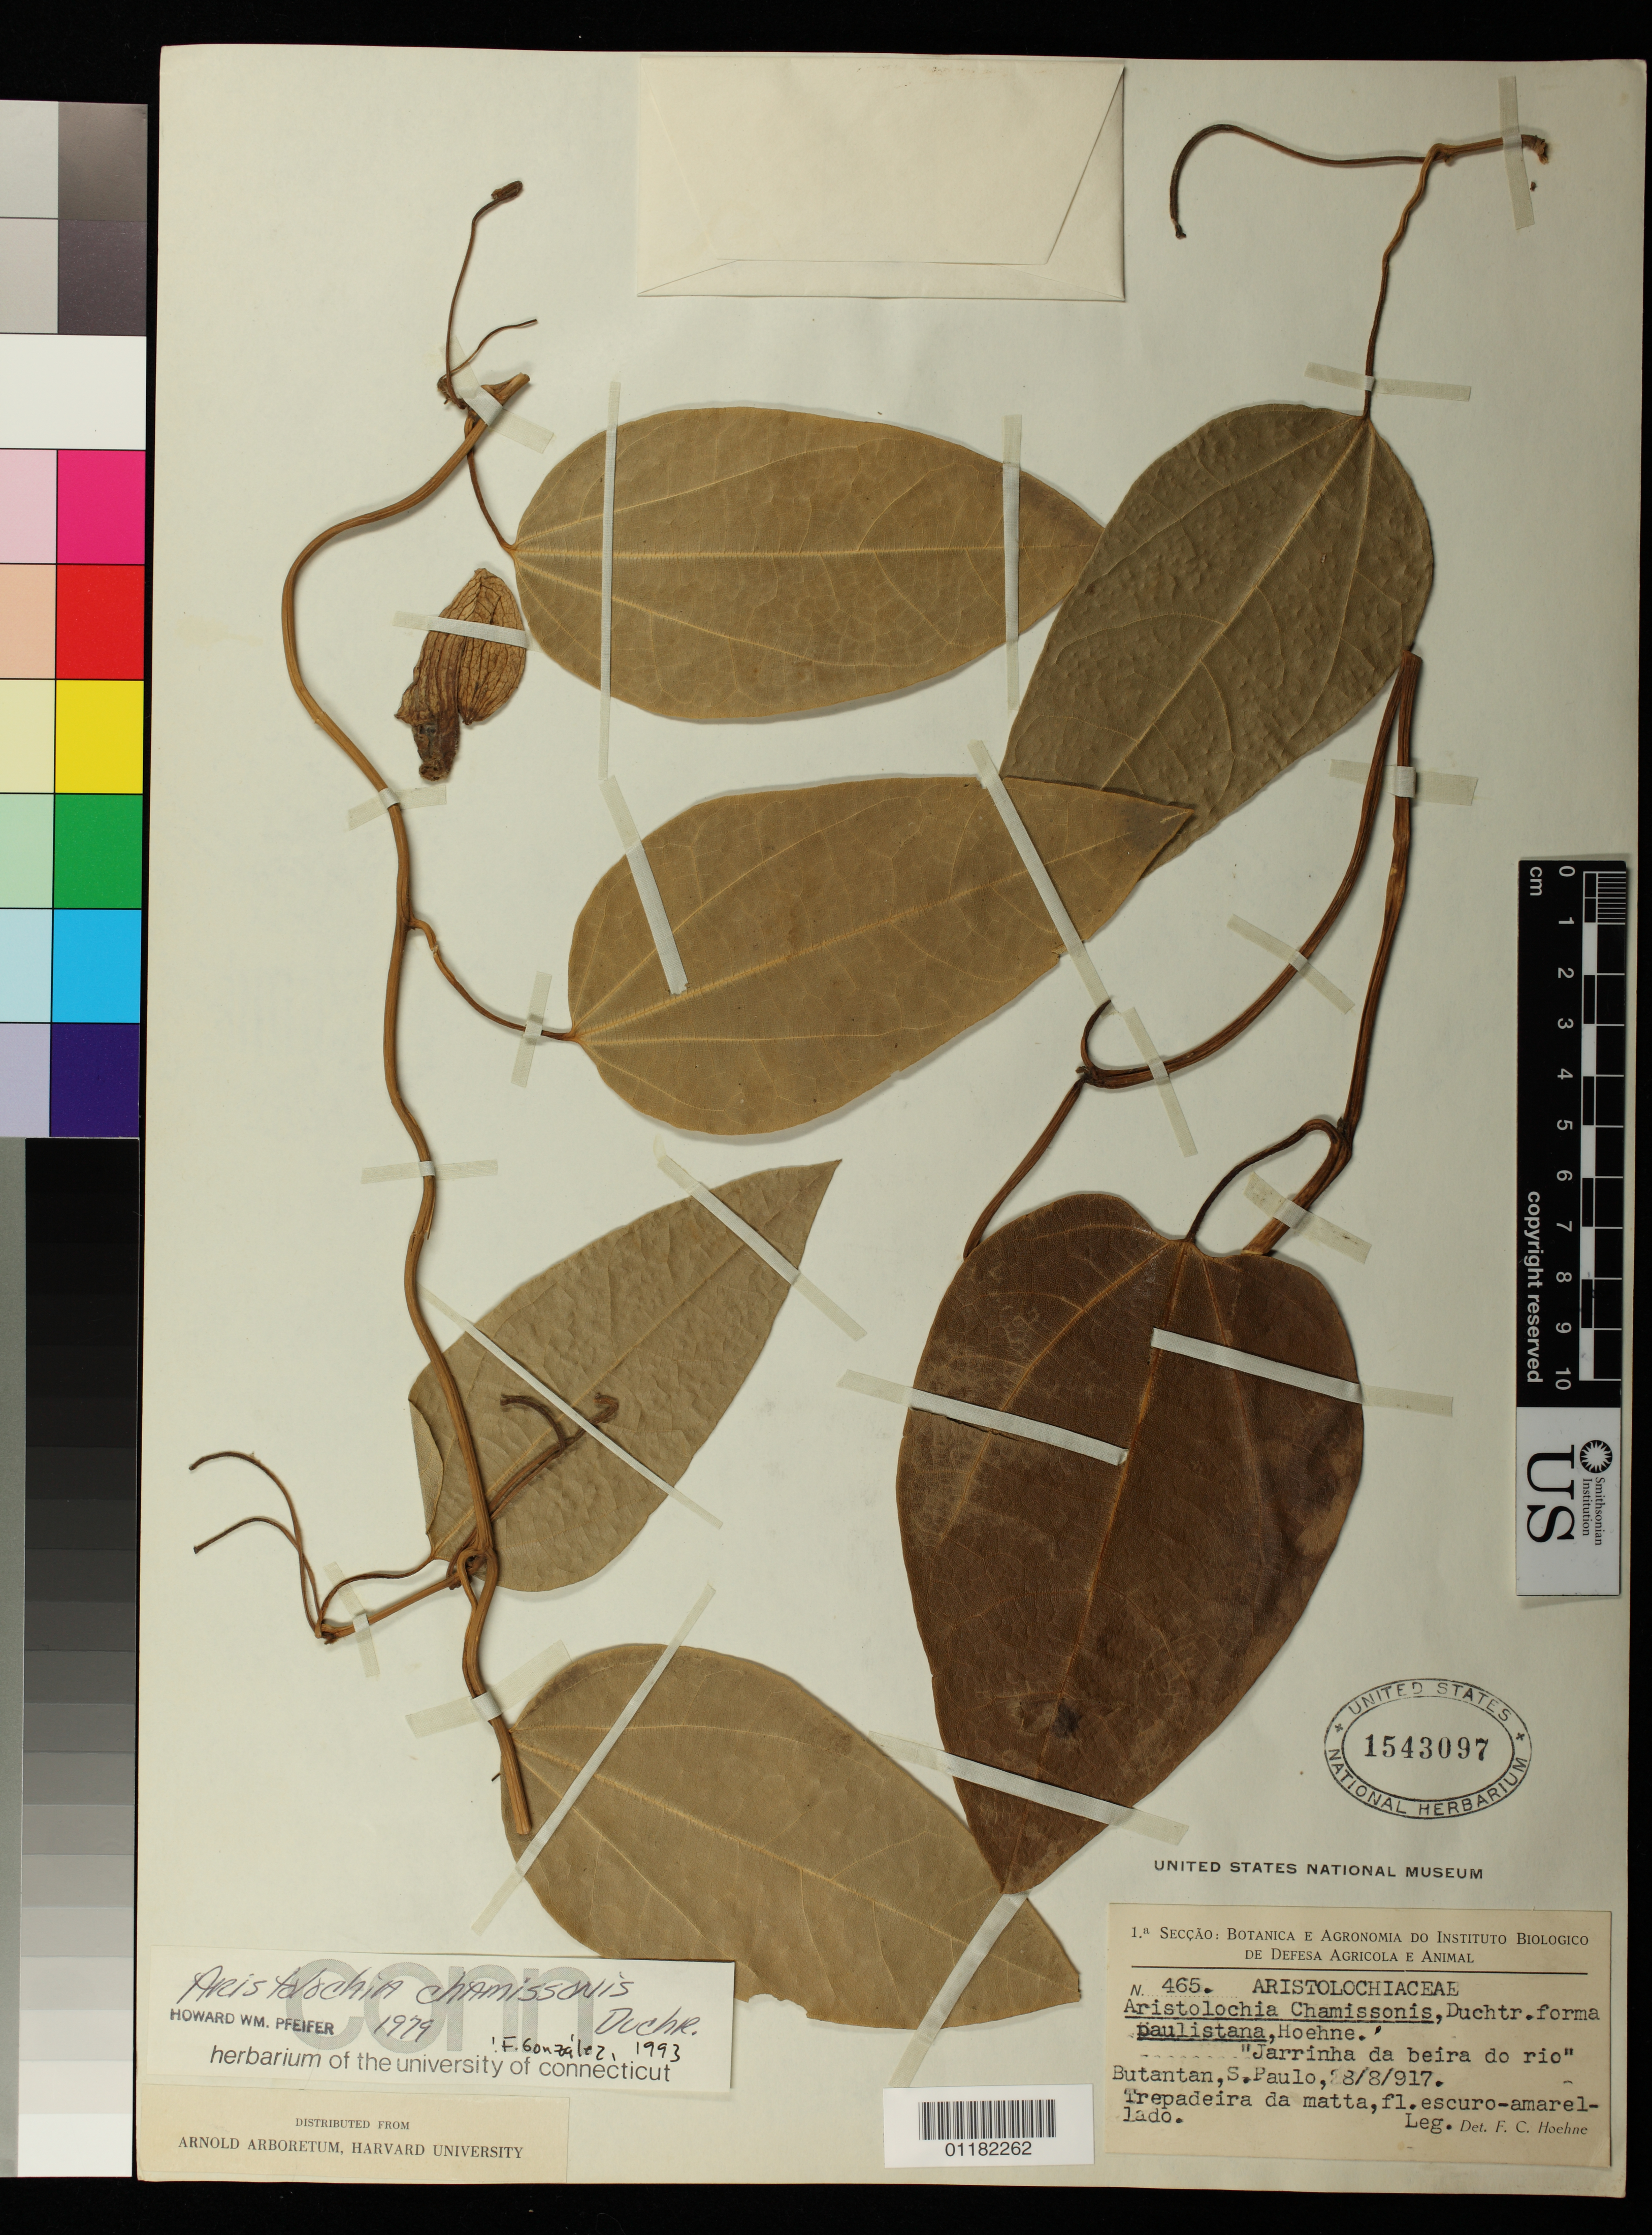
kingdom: Plantae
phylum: Tracheophyta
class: Magnoliopsida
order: Piperales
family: Aristolochiaceae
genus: Aristolochia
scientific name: Aristolochia chamissonis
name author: Duch.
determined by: Pfeifer, H. W.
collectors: F. C. Hoehne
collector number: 465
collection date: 1917-08-28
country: Brazil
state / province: São Paulo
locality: Butantan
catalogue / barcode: US 1543097